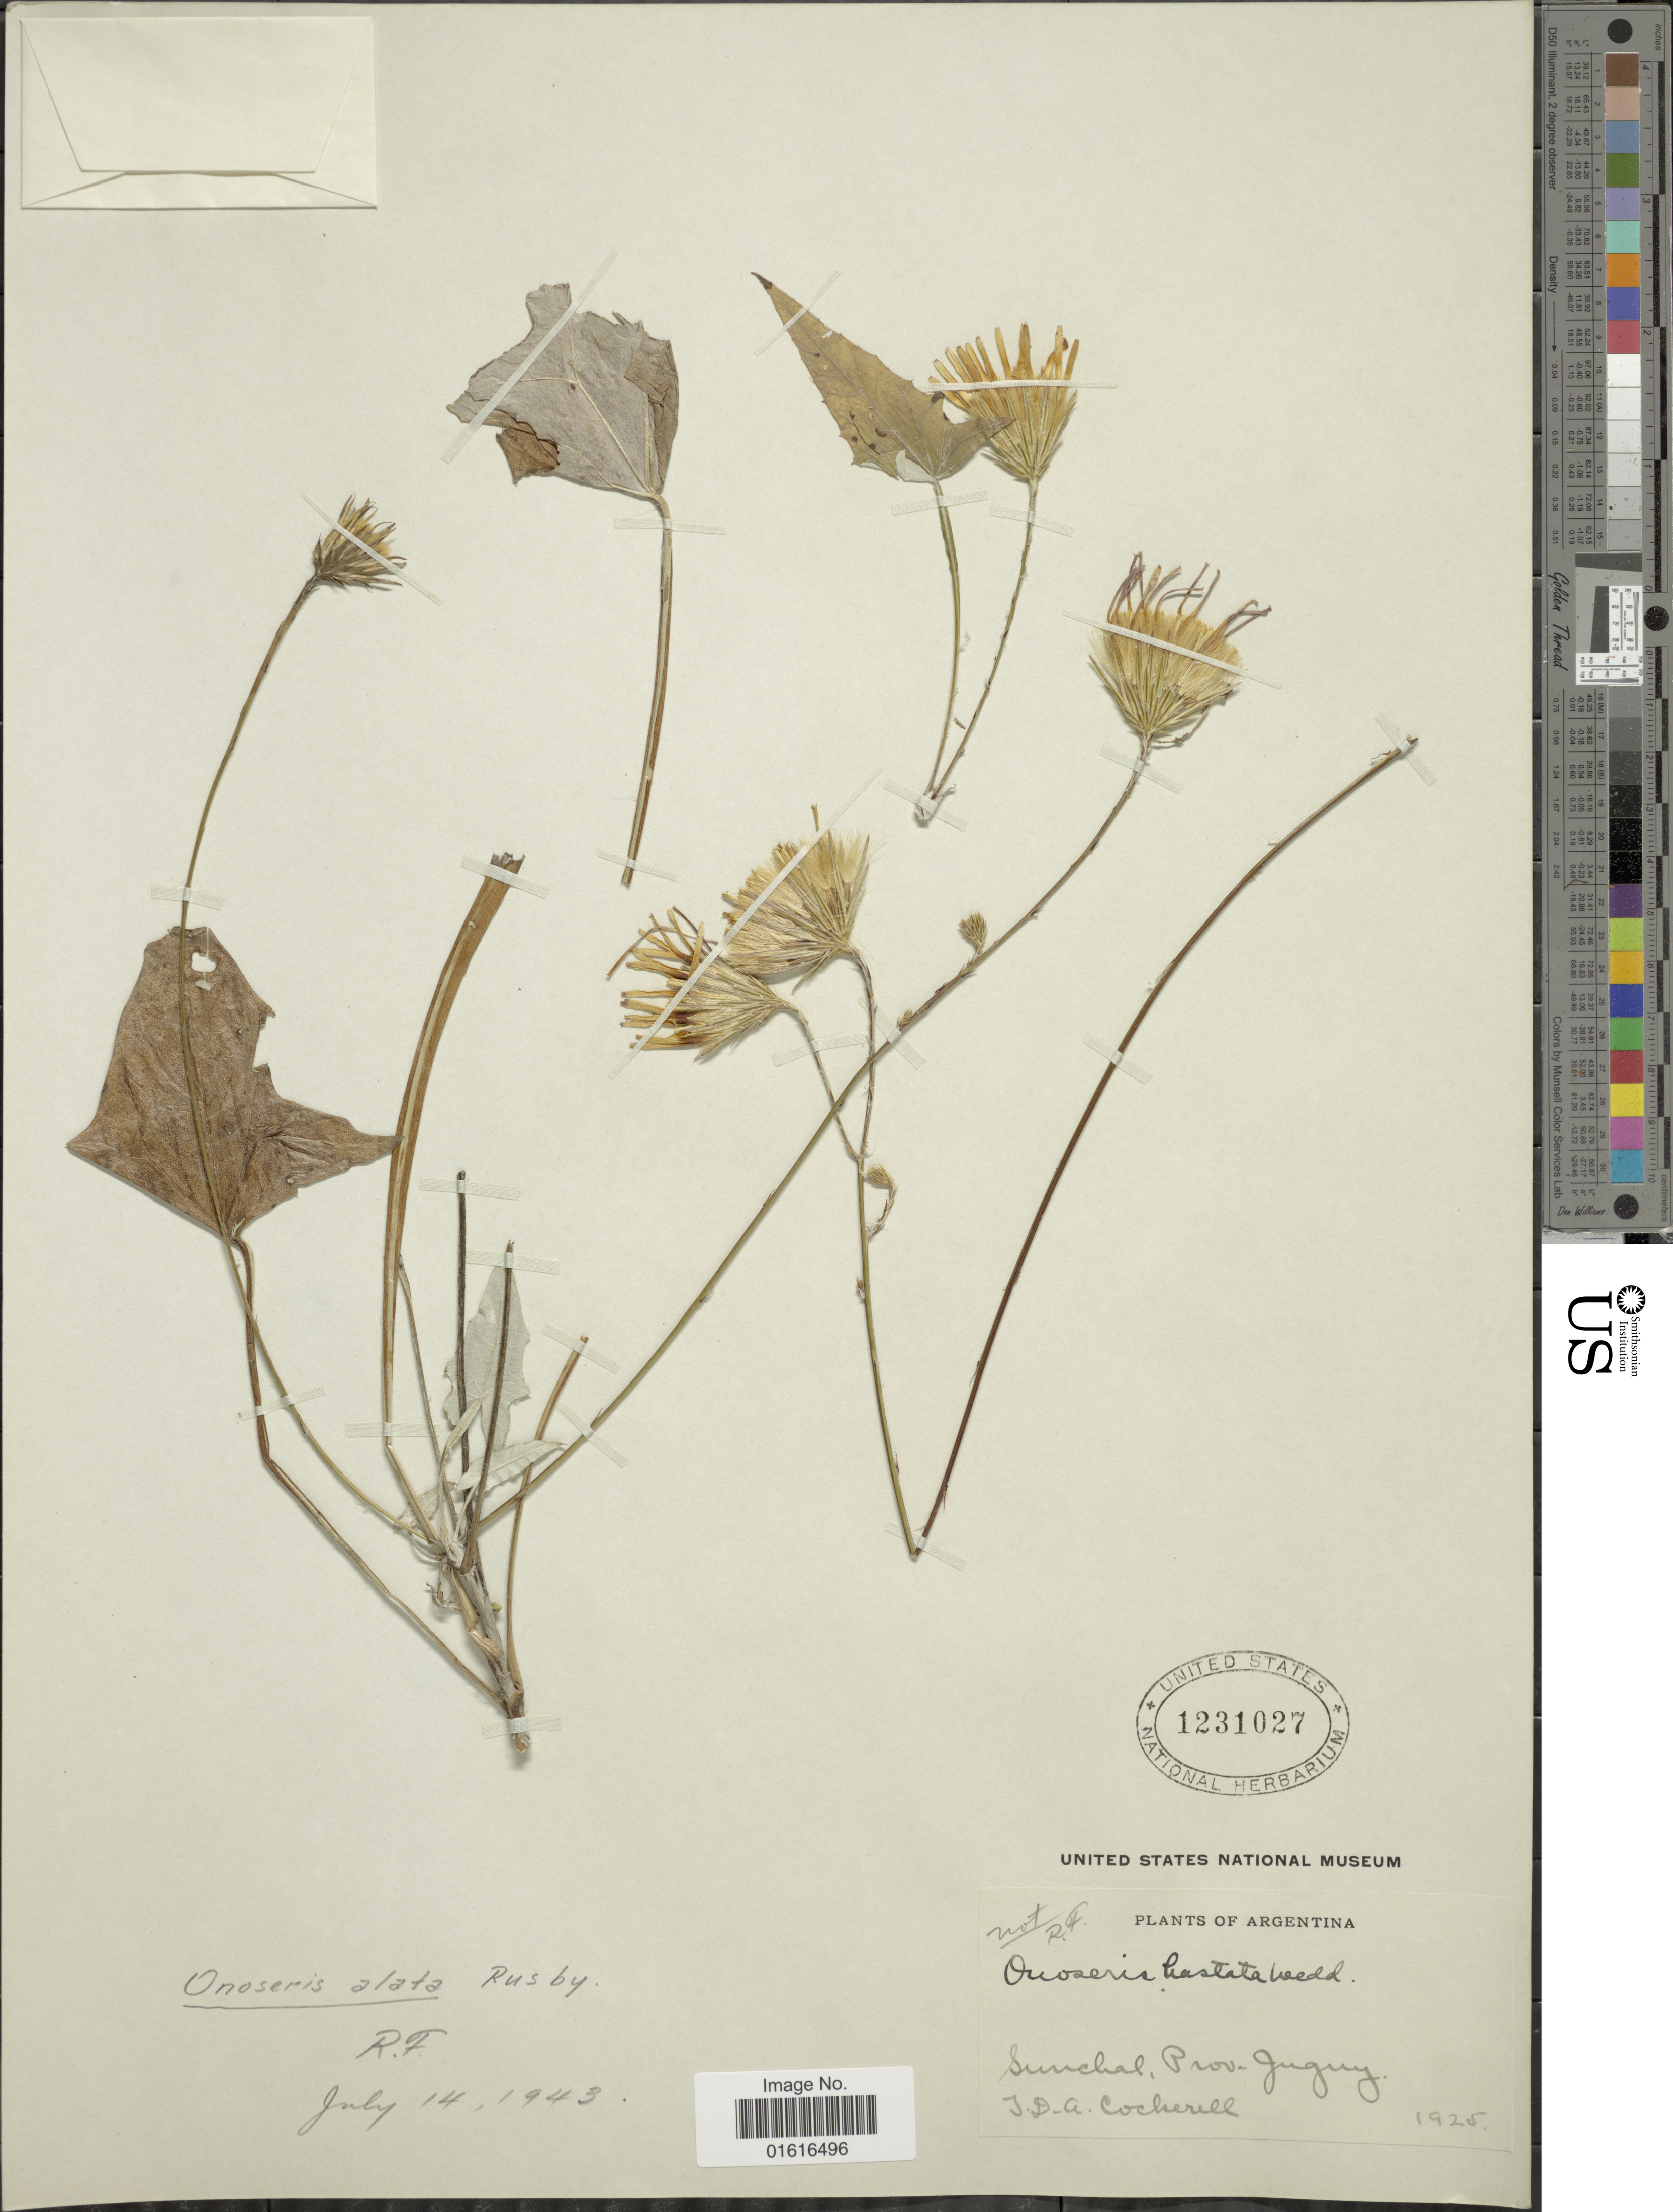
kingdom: Plantae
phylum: Tracheophyta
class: Magnoliopsida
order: Asterales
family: Asteraceae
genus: Onoseris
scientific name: Onoseris alata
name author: Rusby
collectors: J. Cocherill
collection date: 1925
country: Argentina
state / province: Jujuy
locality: Sunchal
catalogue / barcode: US 1231027